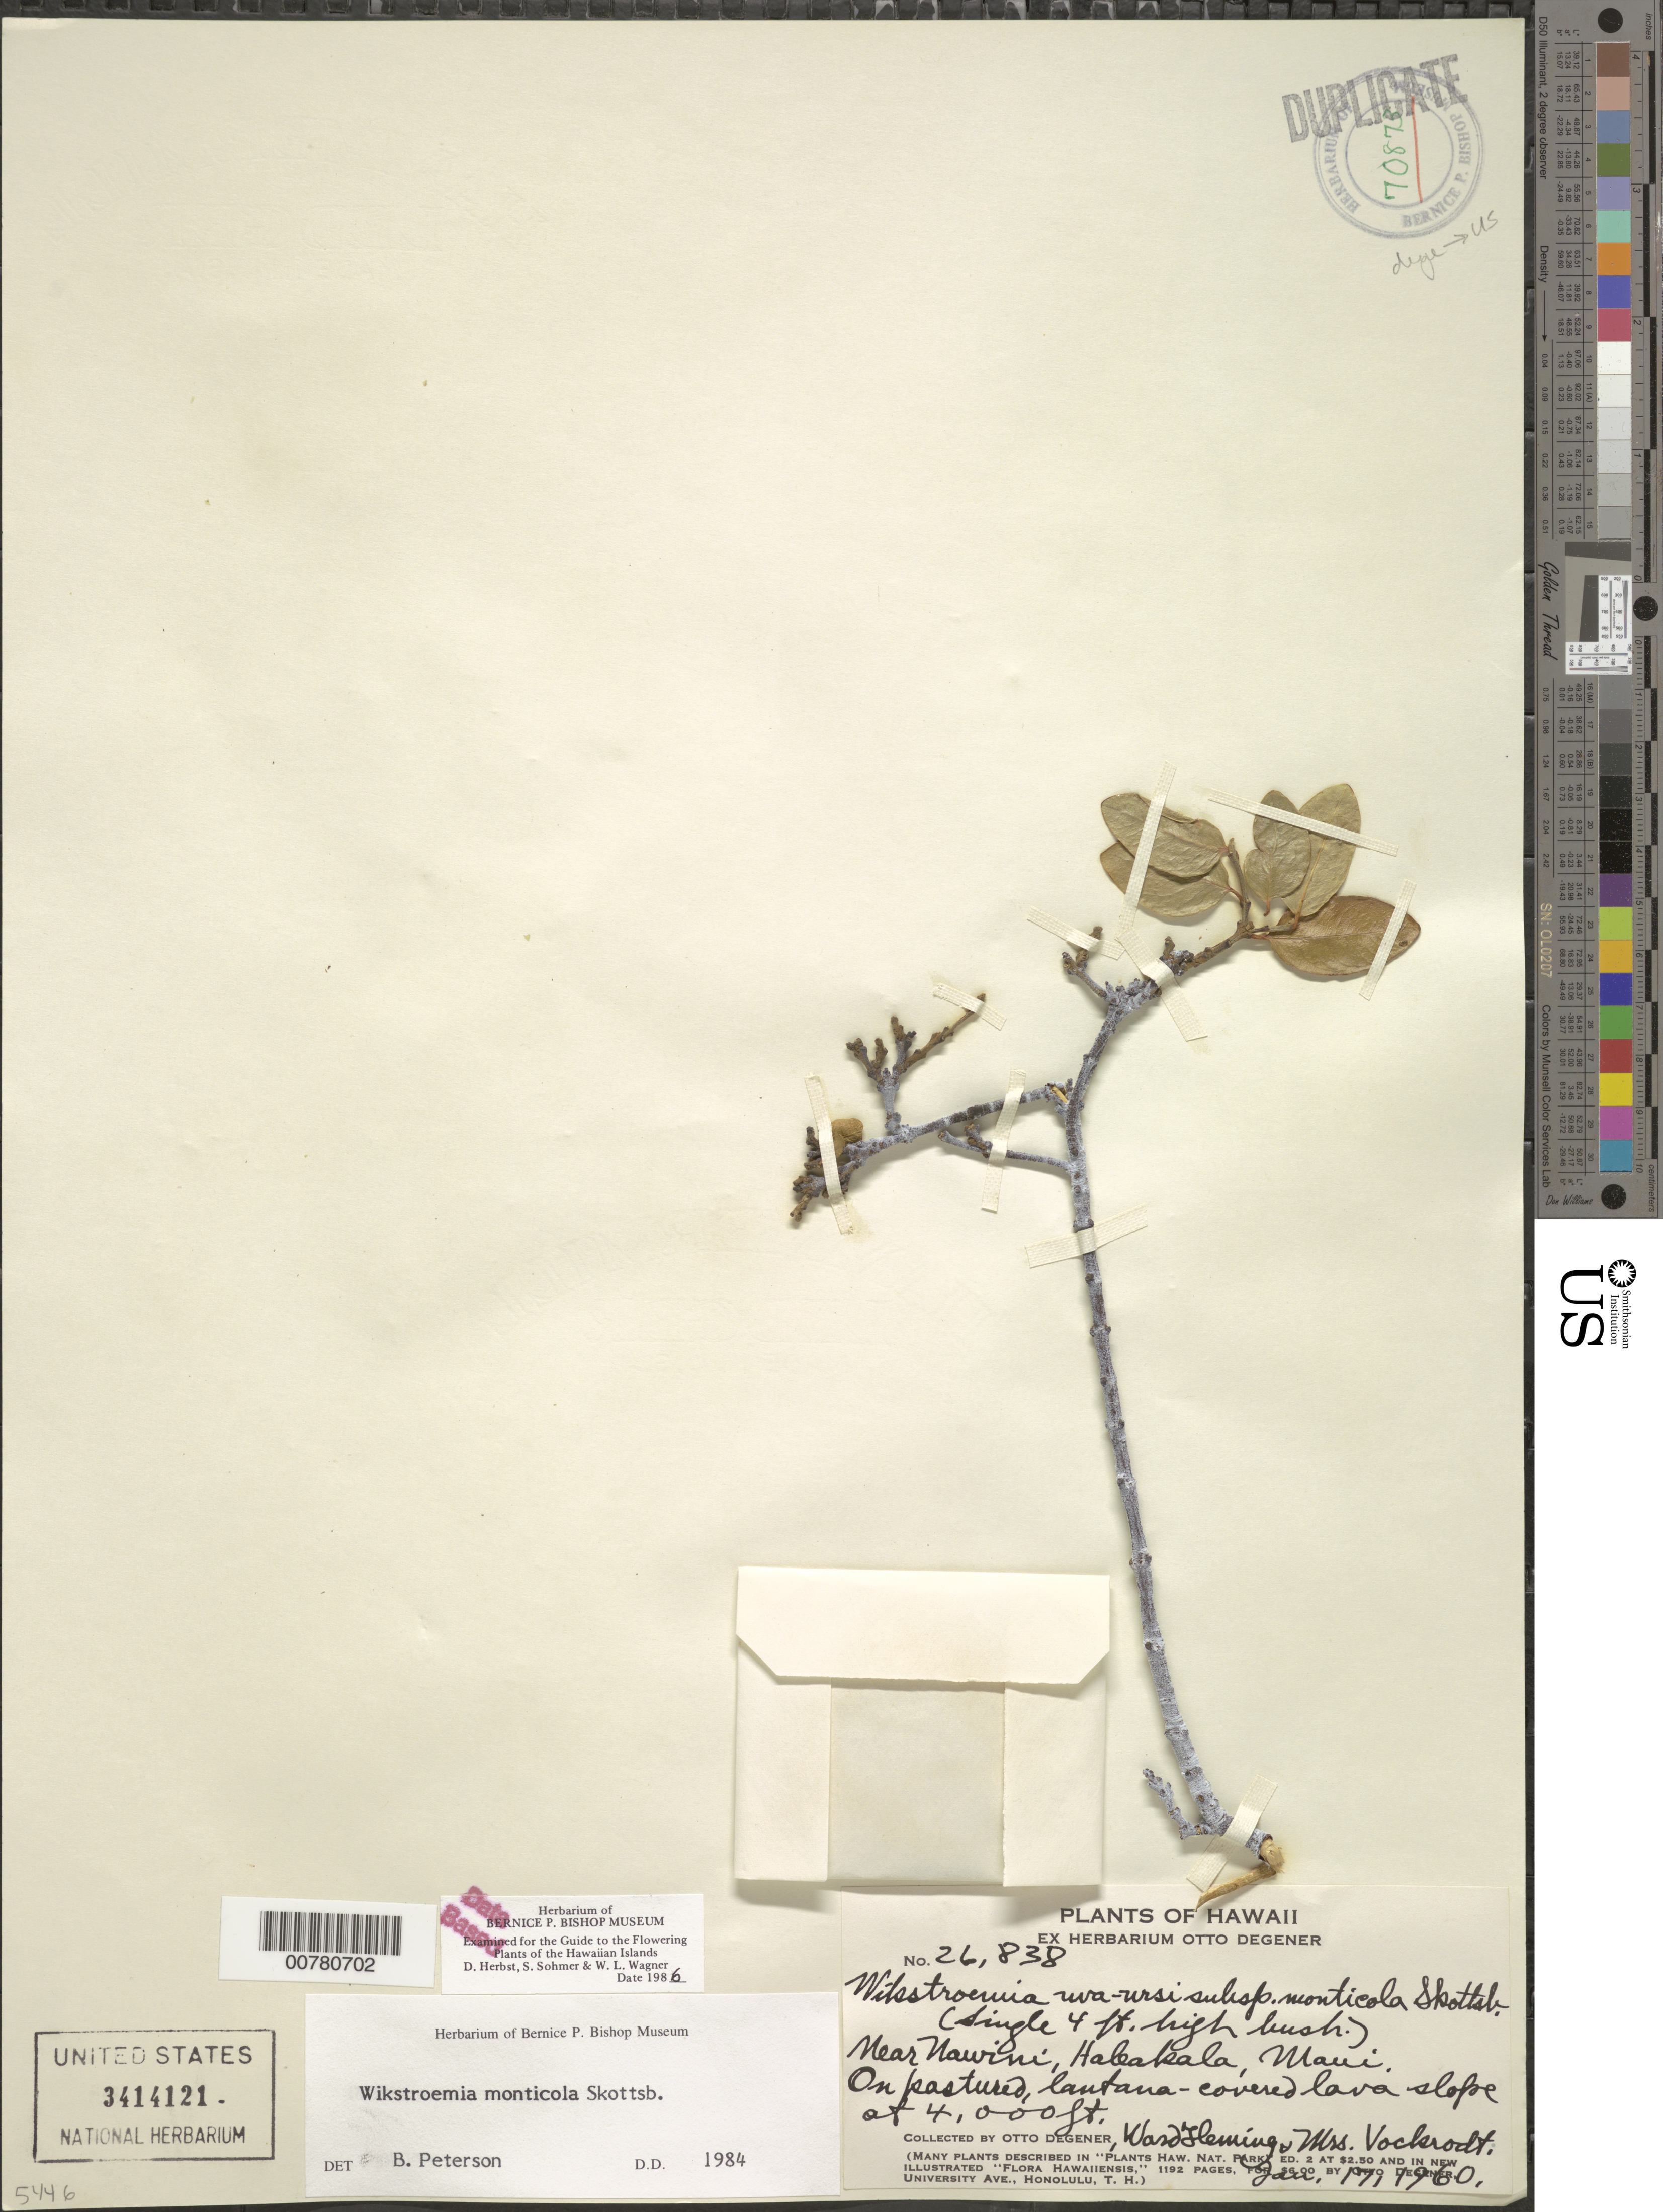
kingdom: Plantae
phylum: Tracheophyta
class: Magnoliopsida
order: Malvales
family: Thymelaeaceae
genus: Wikstroemia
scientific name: Wikstroemia monticola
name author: Skottsb.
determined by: Wagner, W. L.; Herbst, D. R.; Sohmer, S. H.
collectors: O. Degener, W. Fleming & Vockrodt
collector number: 26838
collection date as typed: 17 Jan 1960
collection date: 1960-01-17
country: United States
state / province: Hawaii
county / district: Maui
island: Maui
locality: Near Nawini, Haleakala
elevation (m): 1219.2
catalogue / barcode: US 3414121